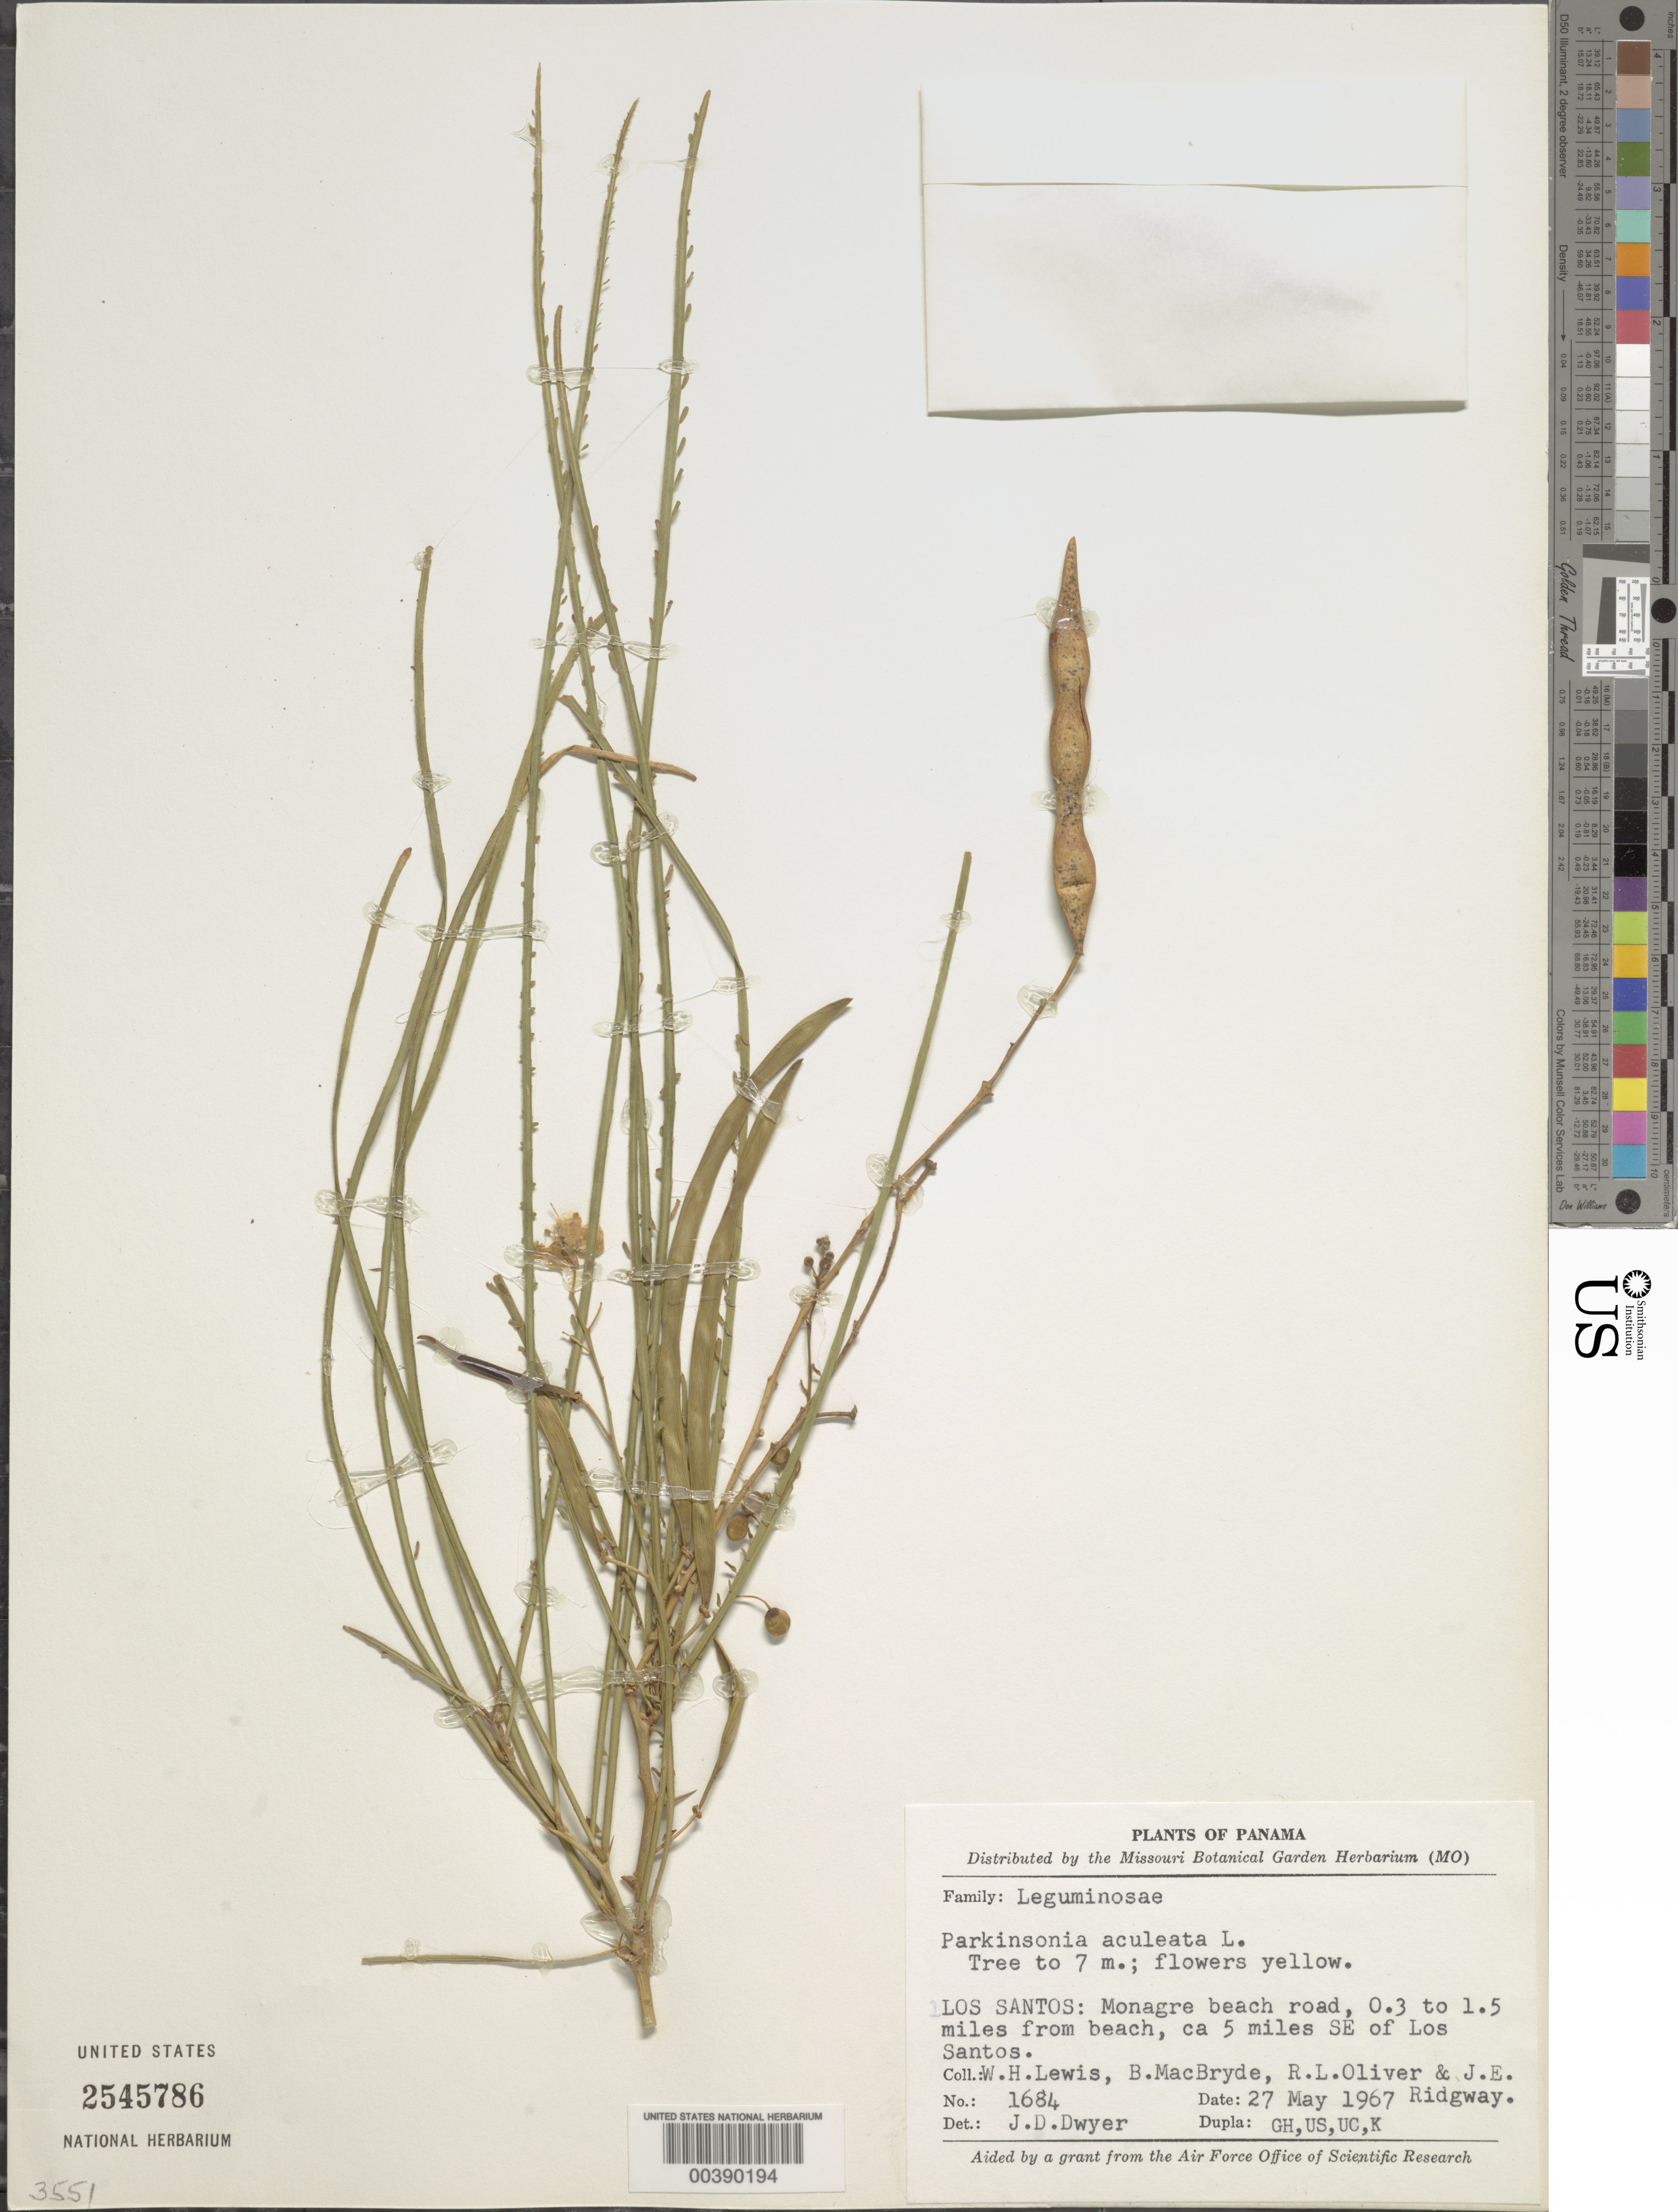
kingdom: Plantae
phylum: Tracheophyta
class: Magnoliopsida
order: Fabales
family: Fabaceae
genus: Parkinsonia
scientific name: Parkinsonia aculeata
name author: L.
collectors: W. H. Lewis, B. MacBryde, R. L. Oliver & J. Ridgway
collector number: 1684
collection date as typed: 27 May 1967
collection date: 1967-05-27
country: Panama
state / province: Los Santos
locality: Monagre beach road, 0.3 to 1.5 mi from beach, ca 5 mi SE of Los Santos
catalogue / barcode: US 2545786